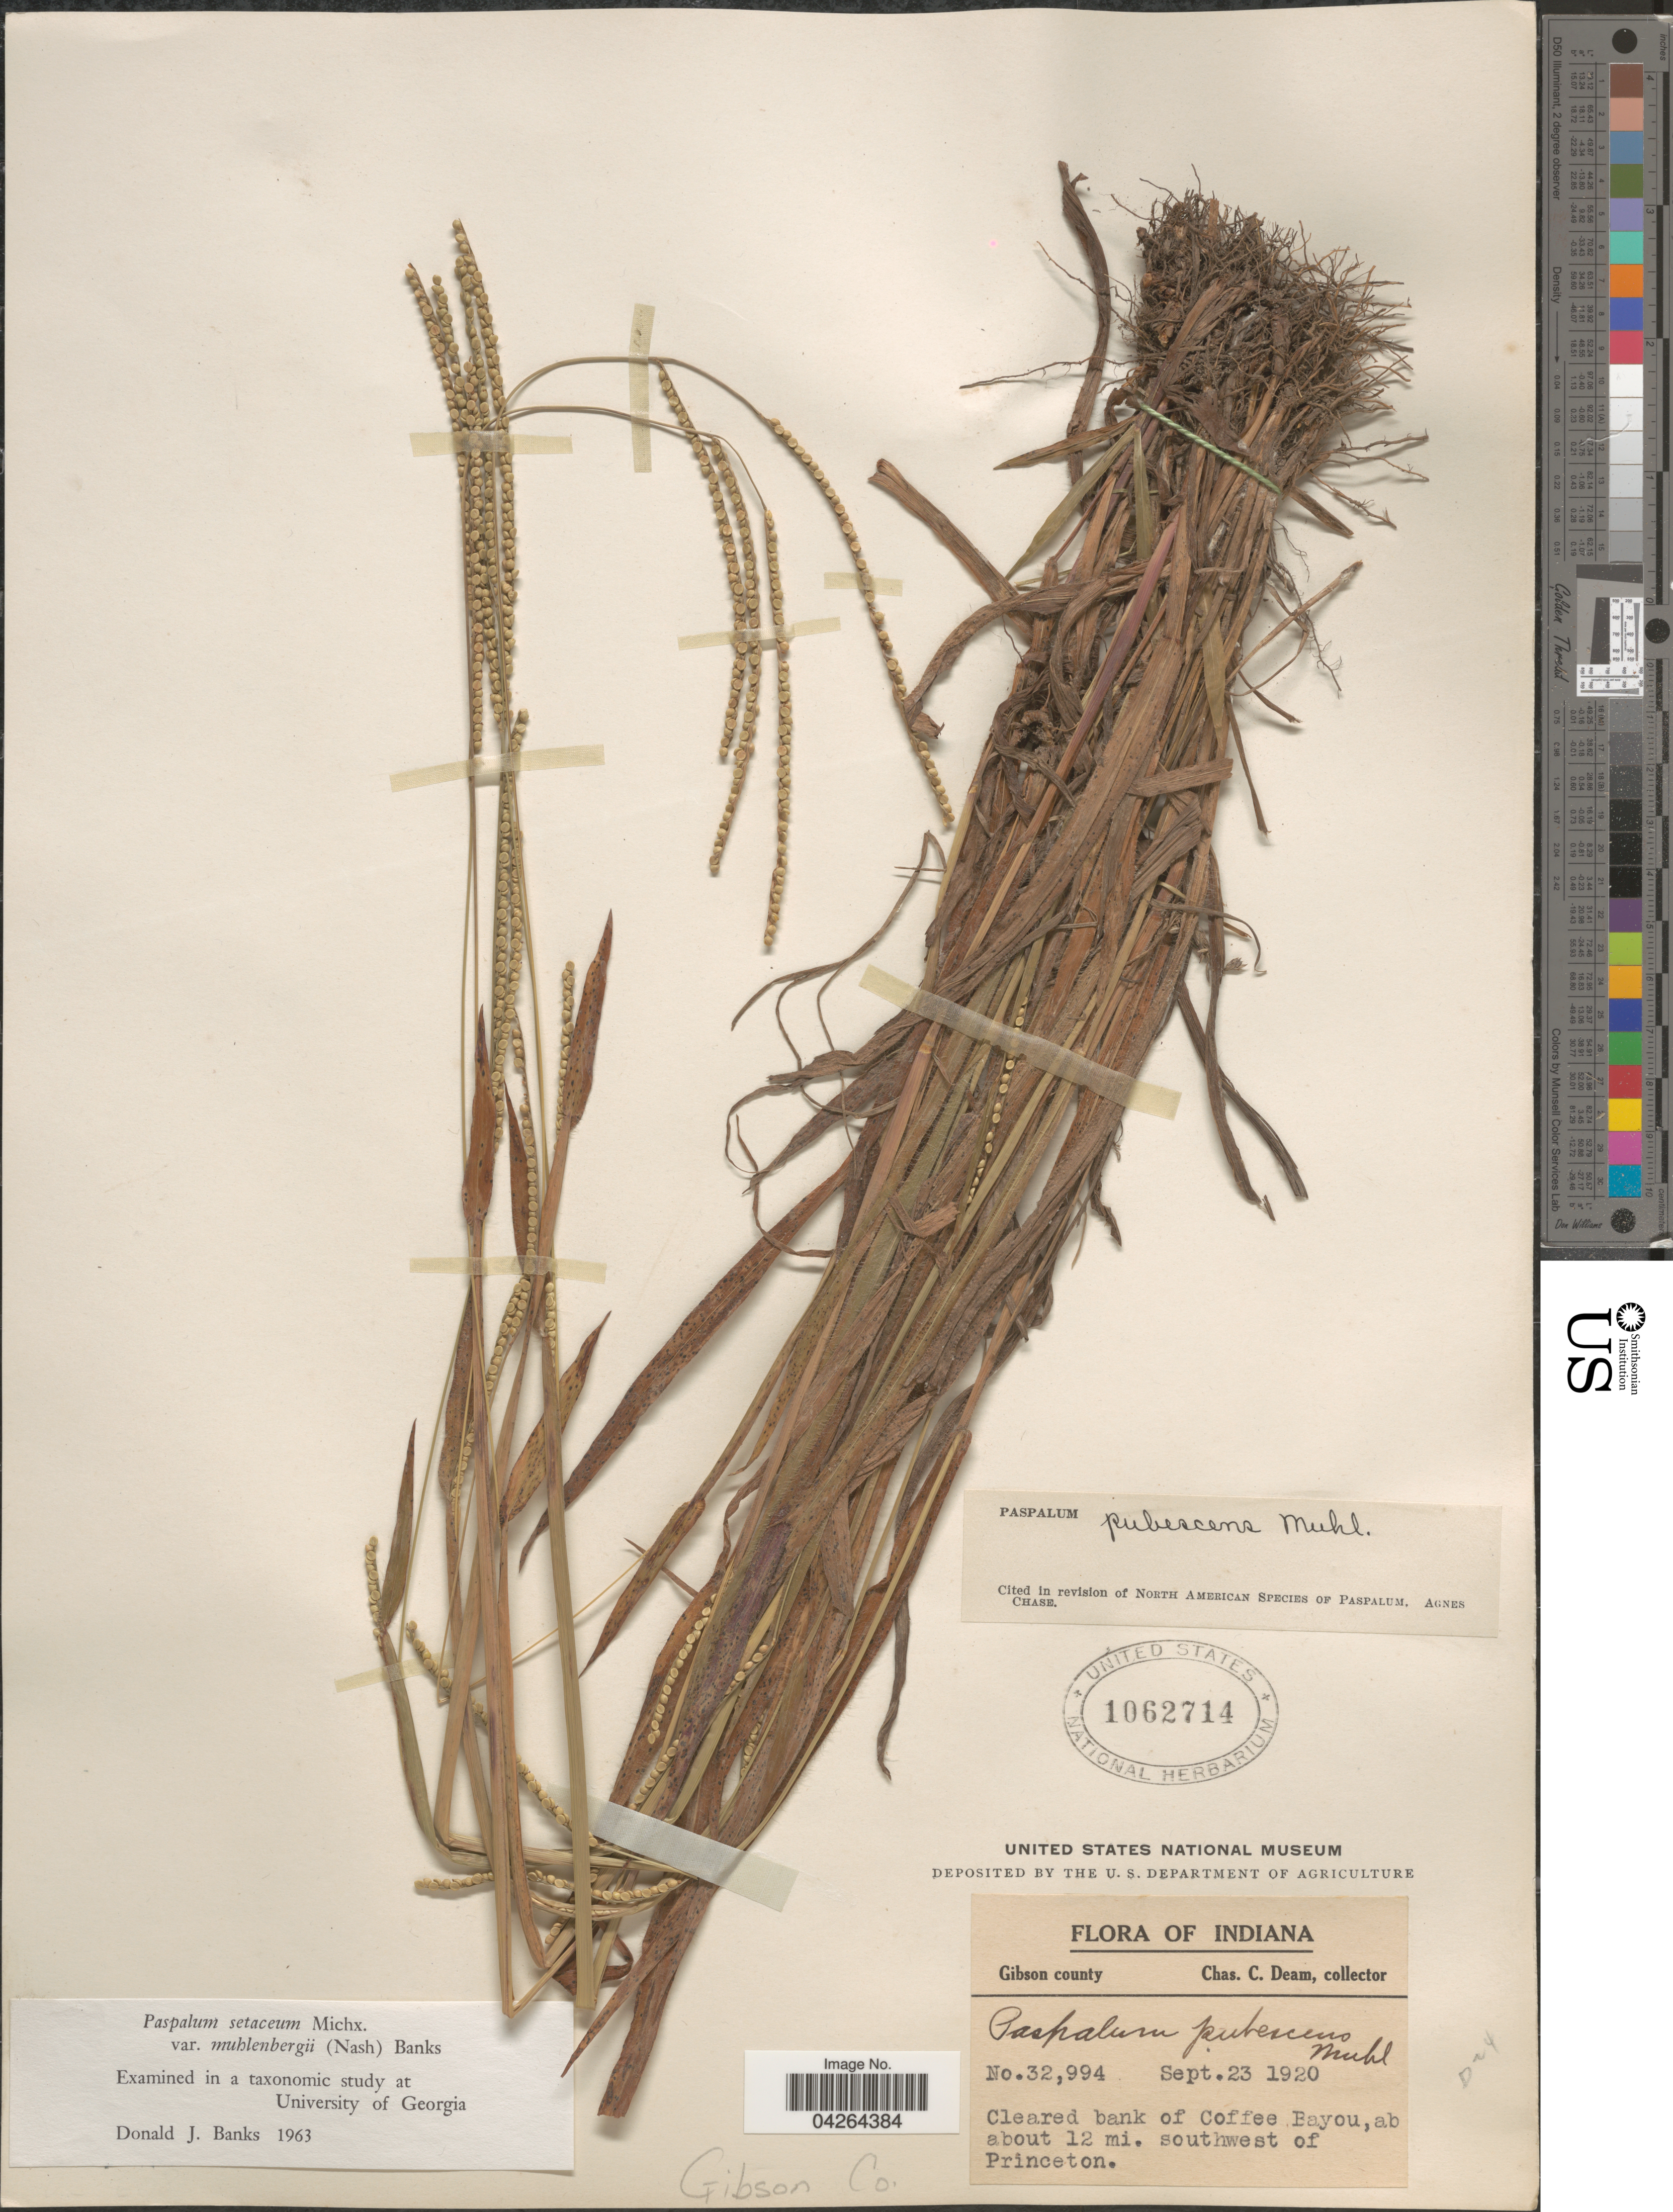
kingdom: Plantae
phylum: Tracheophyta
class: Liliopsida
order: Poales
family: Poaceae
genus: Paspalum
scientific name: Paspalum setaceum var. muhlenbergii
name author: (Nash) D.J. Banks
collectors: C. C. Deam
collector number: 32994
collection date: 1920-09-23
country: United States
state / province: Indiana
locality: Gibson county. Cleared bank of Coffee Bayou, about 12 mi. southwest of Princeton.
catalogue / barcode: US 1062714